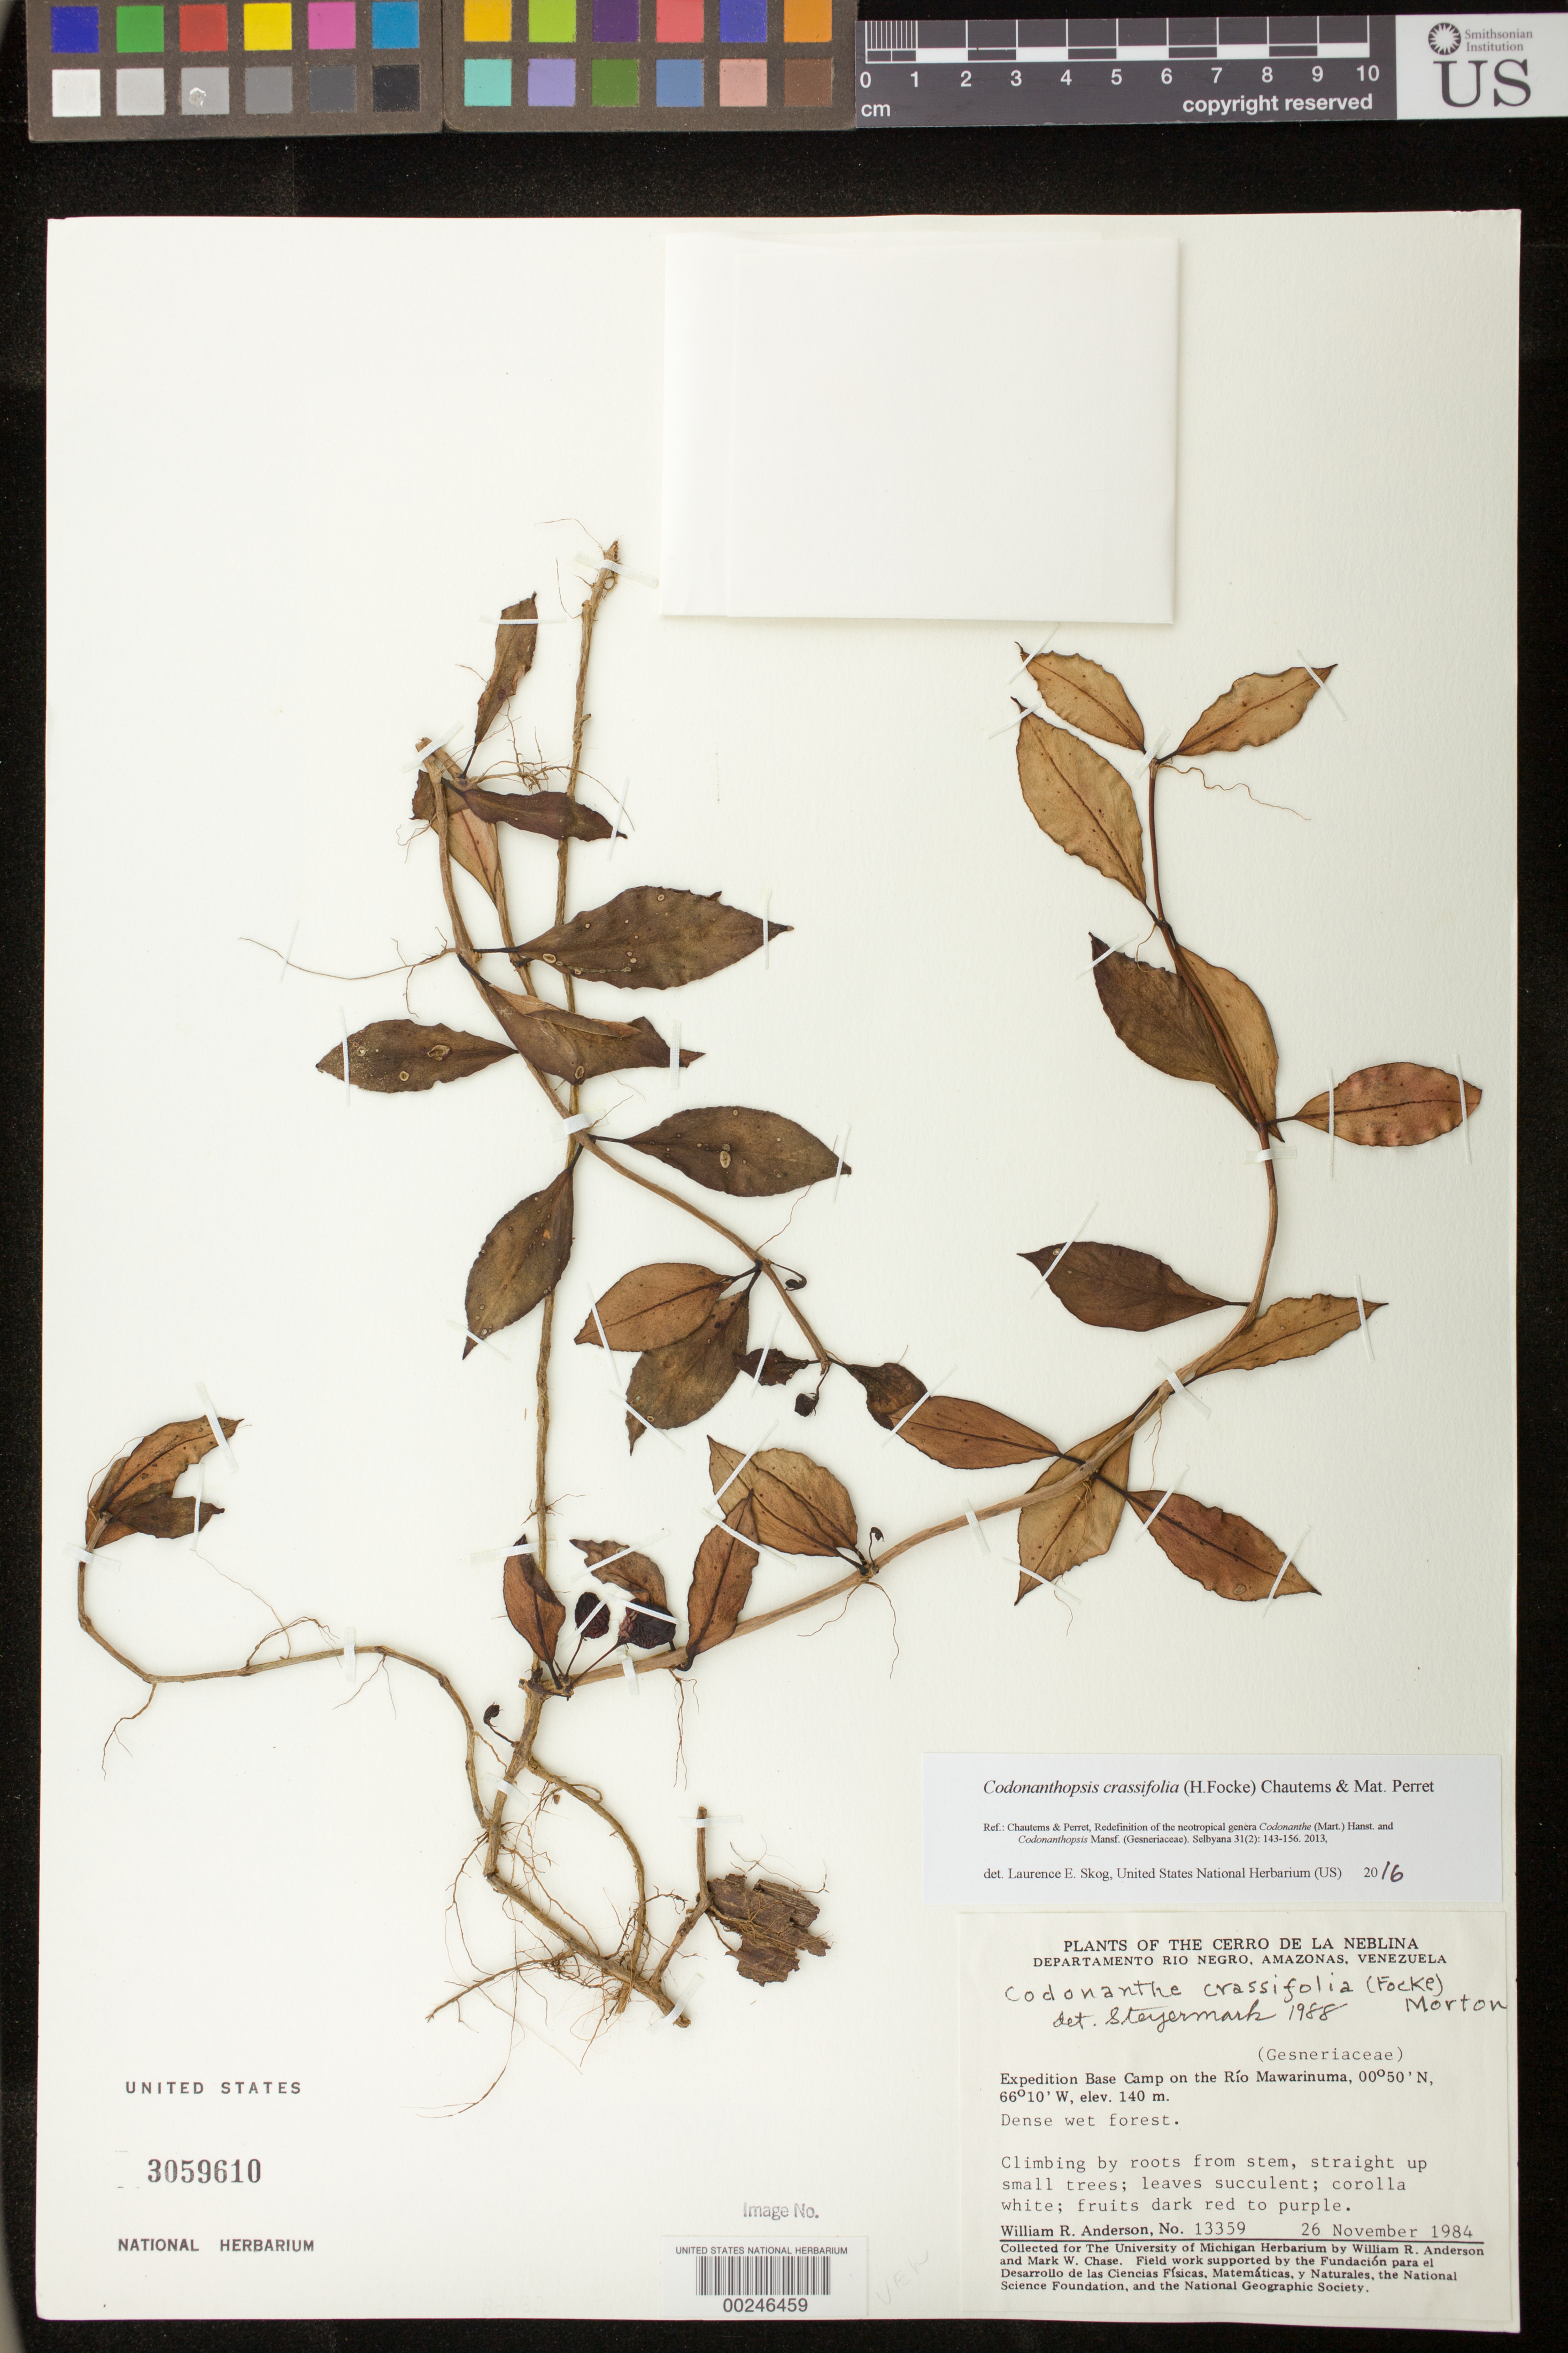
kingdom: Plantae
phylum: Tracheophyta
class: Magnoliopsida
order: Lamiales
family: Gesneriaceae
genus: Codonanthopsis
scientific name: Codonanthopsis crassifolia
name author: (H. Focke) Chautems & Mat.Perret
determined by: Skog, Laurence E.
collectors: W. R. Anderson & M. W. Chase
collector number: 13359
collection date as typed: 26 Nov 1984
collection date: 1984-11-26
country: Venezuela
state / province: Amazonas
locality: Rio Negro Dept., Expedition base camp on the Rio Mawarinuma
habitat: Dense wet forest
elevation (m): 140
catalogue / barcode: US 3059610